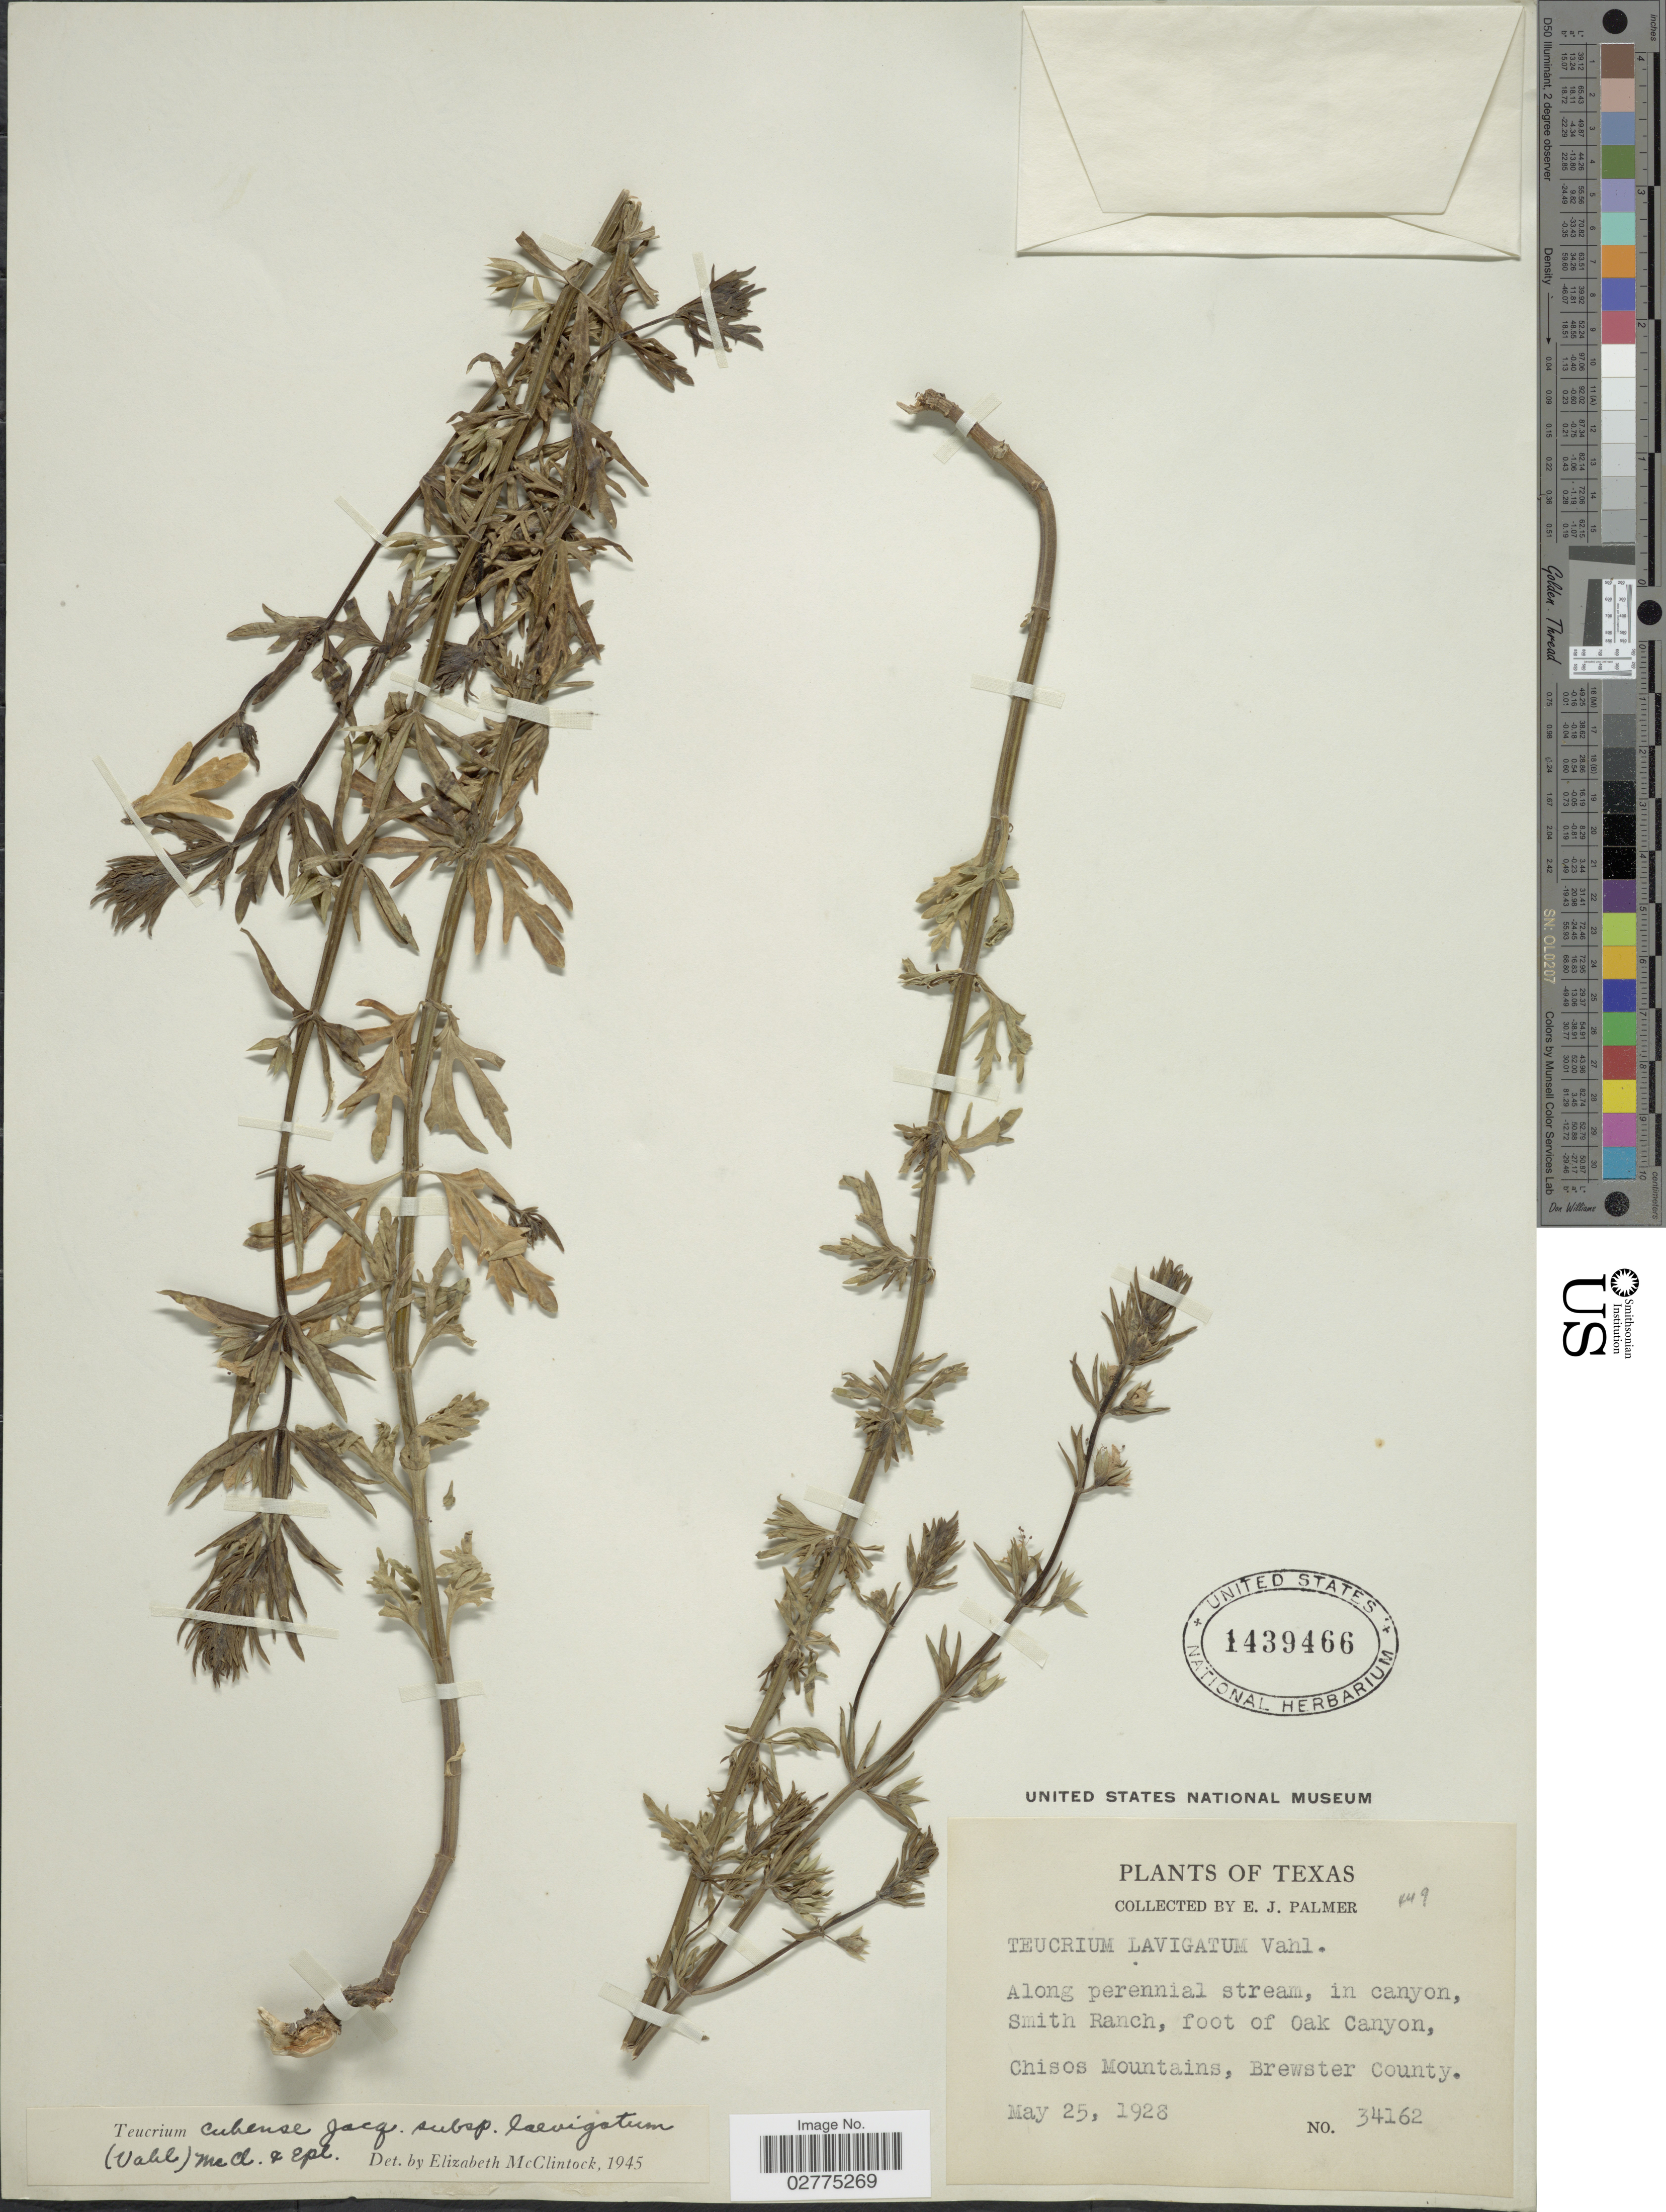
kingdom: Plantae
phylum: Tracheophyta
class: Magnoliopsida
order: Lamiales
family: Lamiaceae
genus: Teucrium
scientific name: Teucrium cubense subsp. laevigatum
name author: Jacq.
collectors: E. J. Palmer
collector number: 34162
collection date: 1928-05-25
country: United States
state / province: Texas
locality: Along perennial stream, in canyon, Smith Ranch, foot of Oak Canyon, Chisos Mountains, Brewster County.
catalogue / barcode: US 1439466